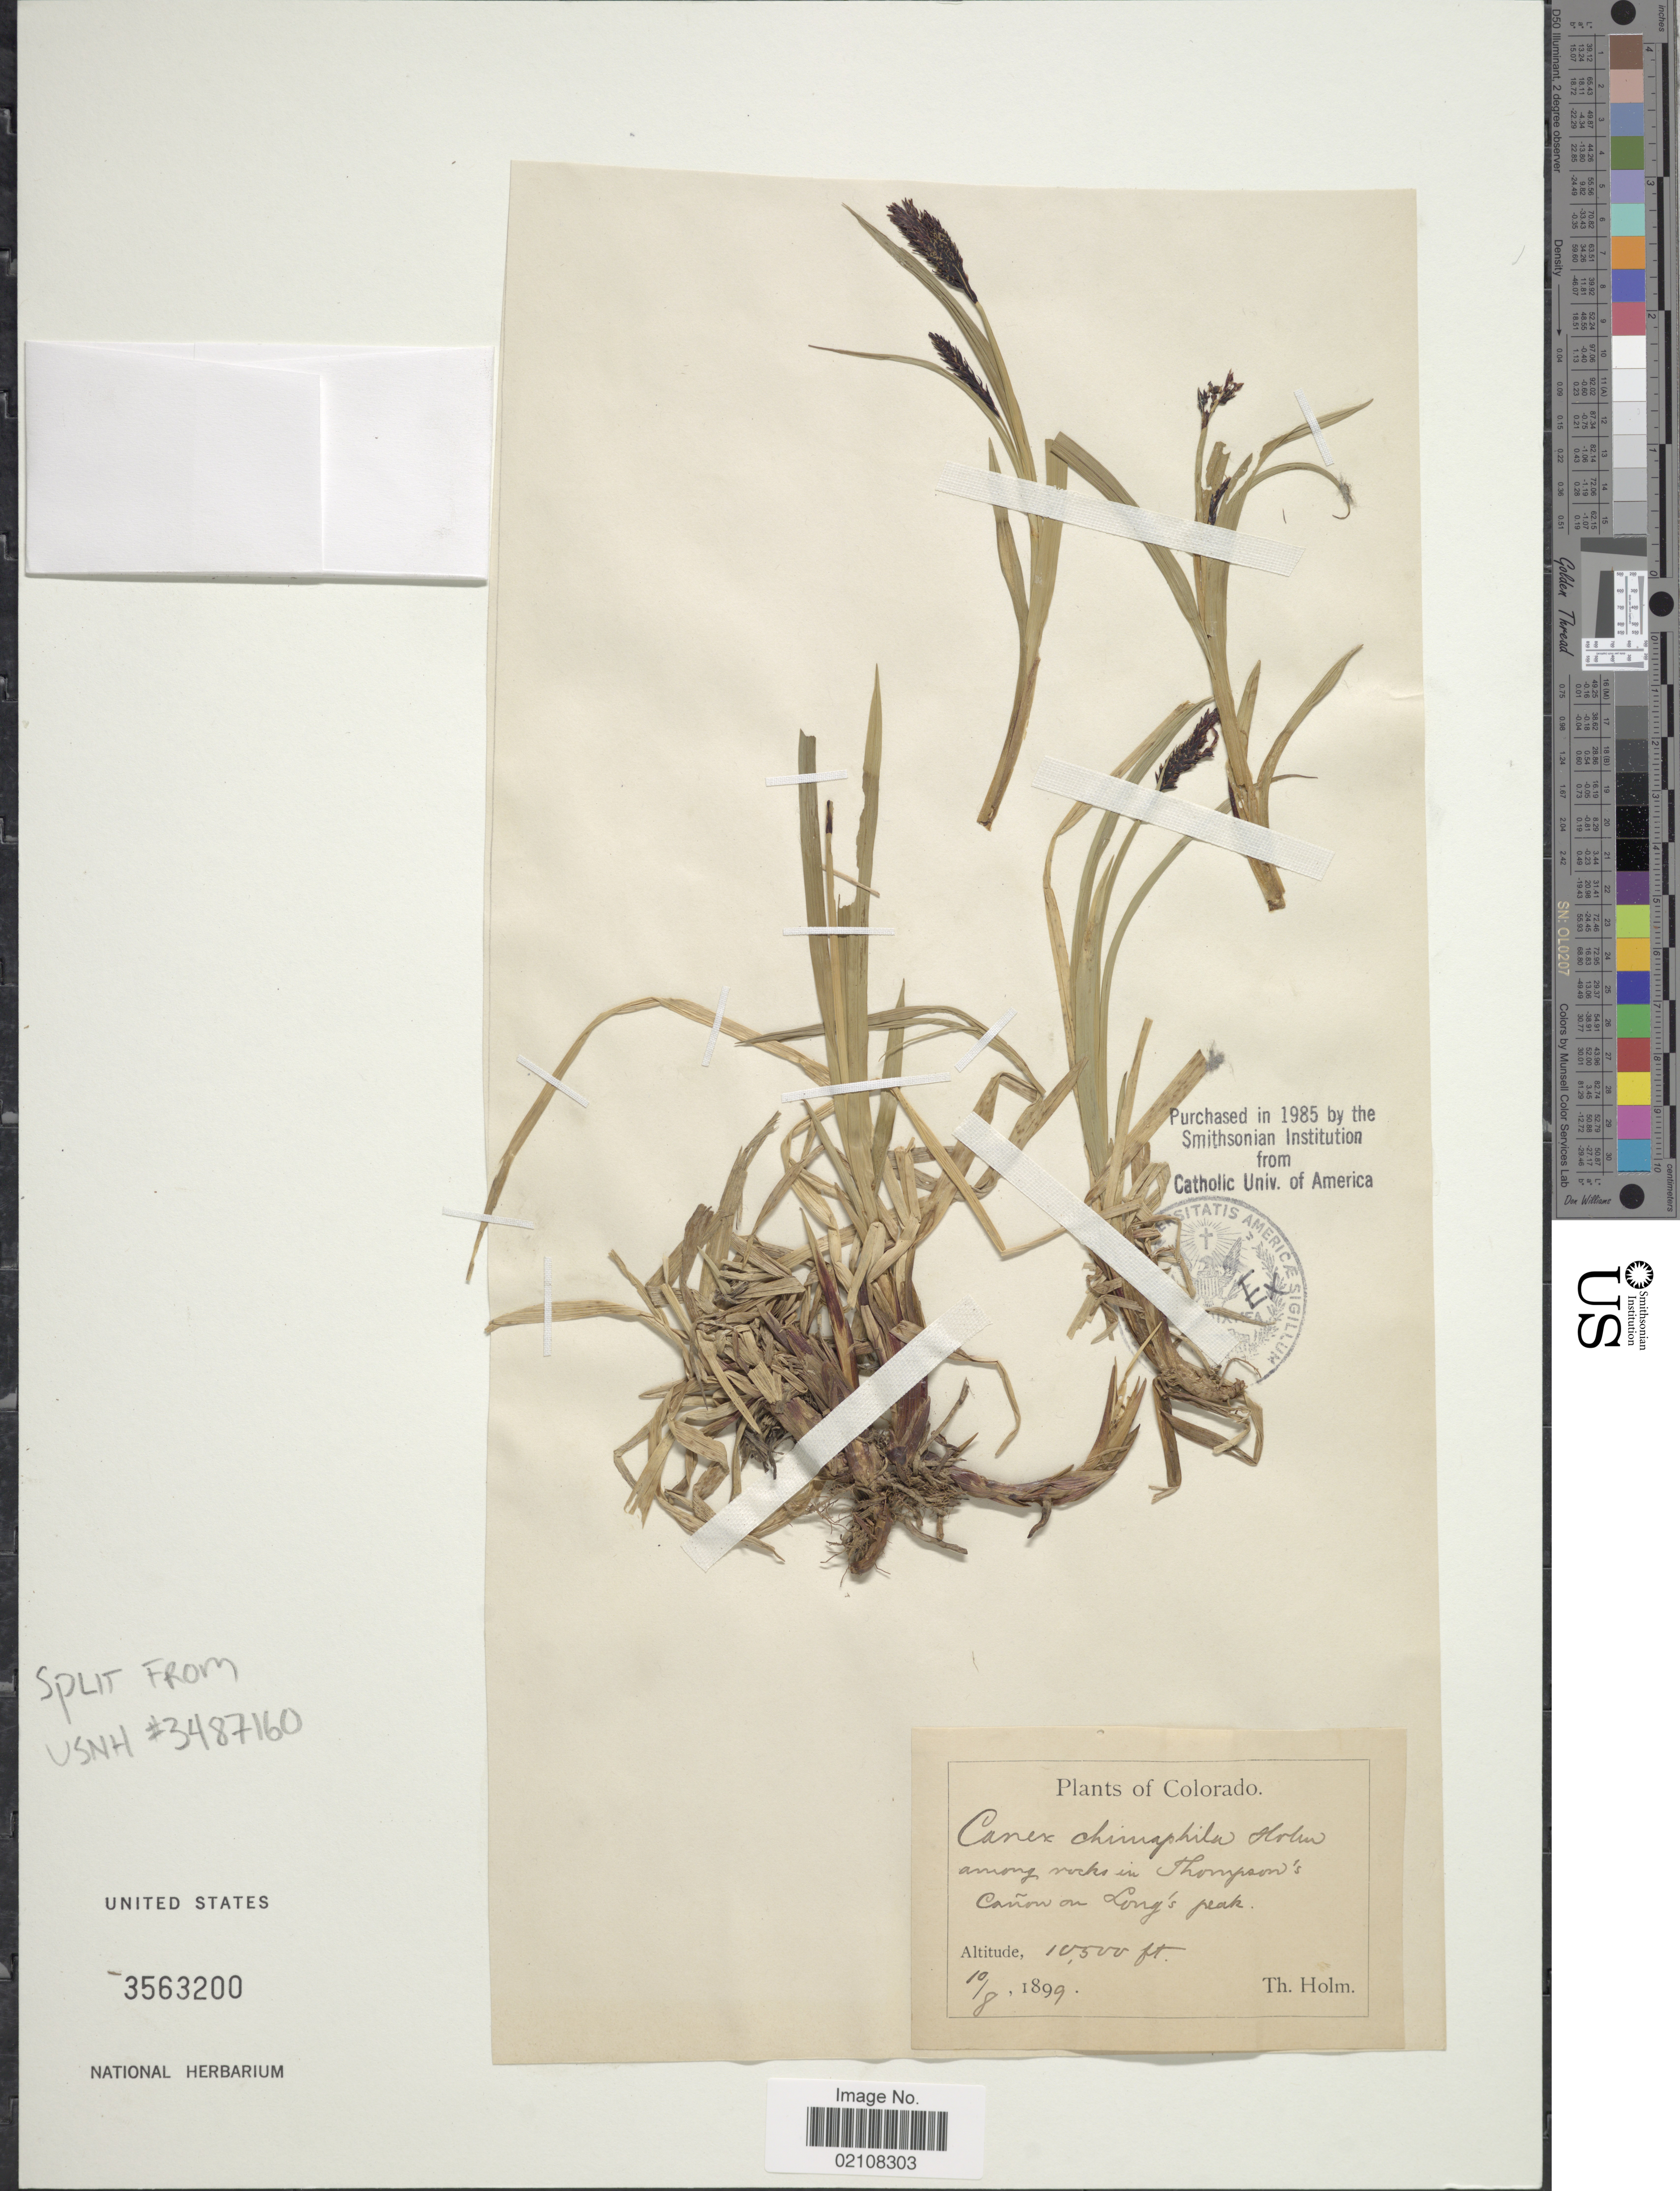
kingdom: Plantae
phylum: Tracheophyta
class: Liliopsida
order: Poales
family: Cyperaceae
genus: Carex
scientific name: Carex scopulorum var. scopulorum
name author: Holm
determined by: Strong, Mark T., (BOT), Smithsonian Institution - National Museum of Natural History (UNITED STATES)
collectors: T. Holm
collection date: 1899-08-10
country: United States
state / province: Colorado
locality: Among rocks in Thompson's Canon on Long's peak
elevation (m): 3200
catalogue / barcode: US 3563200